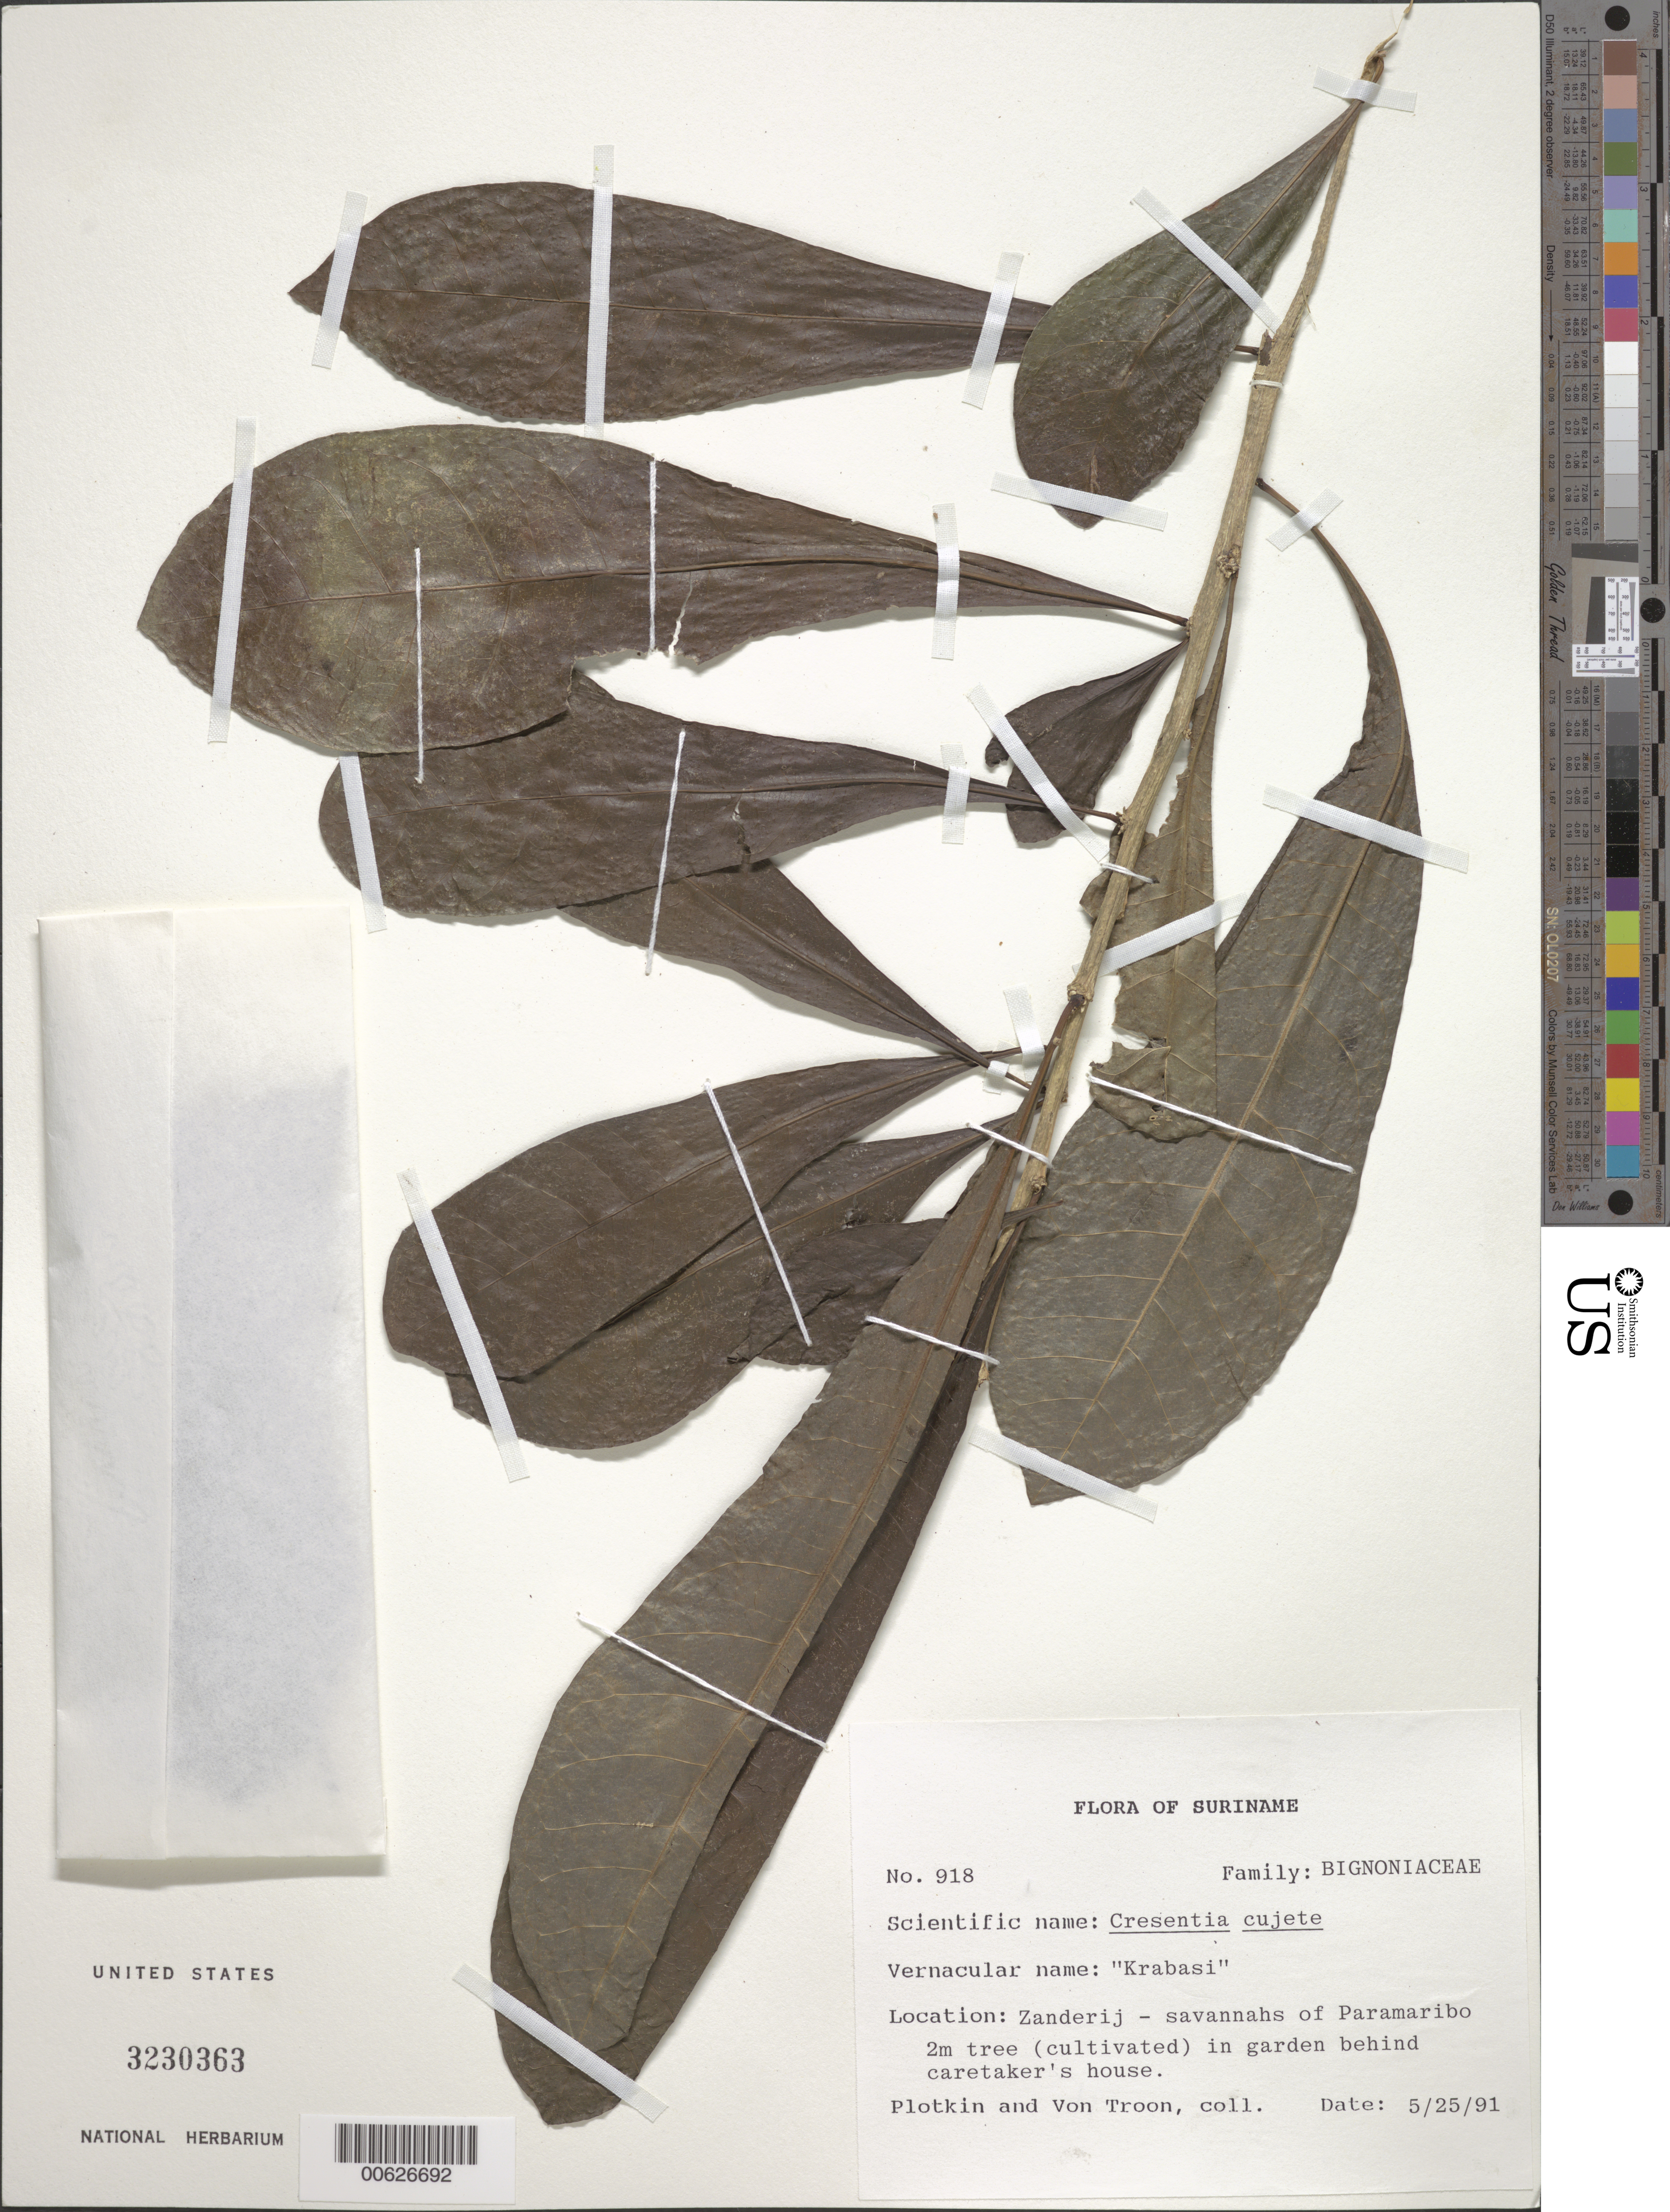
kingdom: Plantae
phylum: Tracheophyta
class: Magnoliopsida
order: Lamiales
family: Bignoniaceae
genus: Crescentia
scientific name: Crescentia cujete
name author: L.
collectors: M. Plotkin & F. Troon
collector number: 918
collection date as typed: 25-May-91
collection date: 1991-05-25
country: Suriname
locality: Zanderij, savannas of Paramaribo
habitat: Cultivated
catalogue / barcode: US 3230363